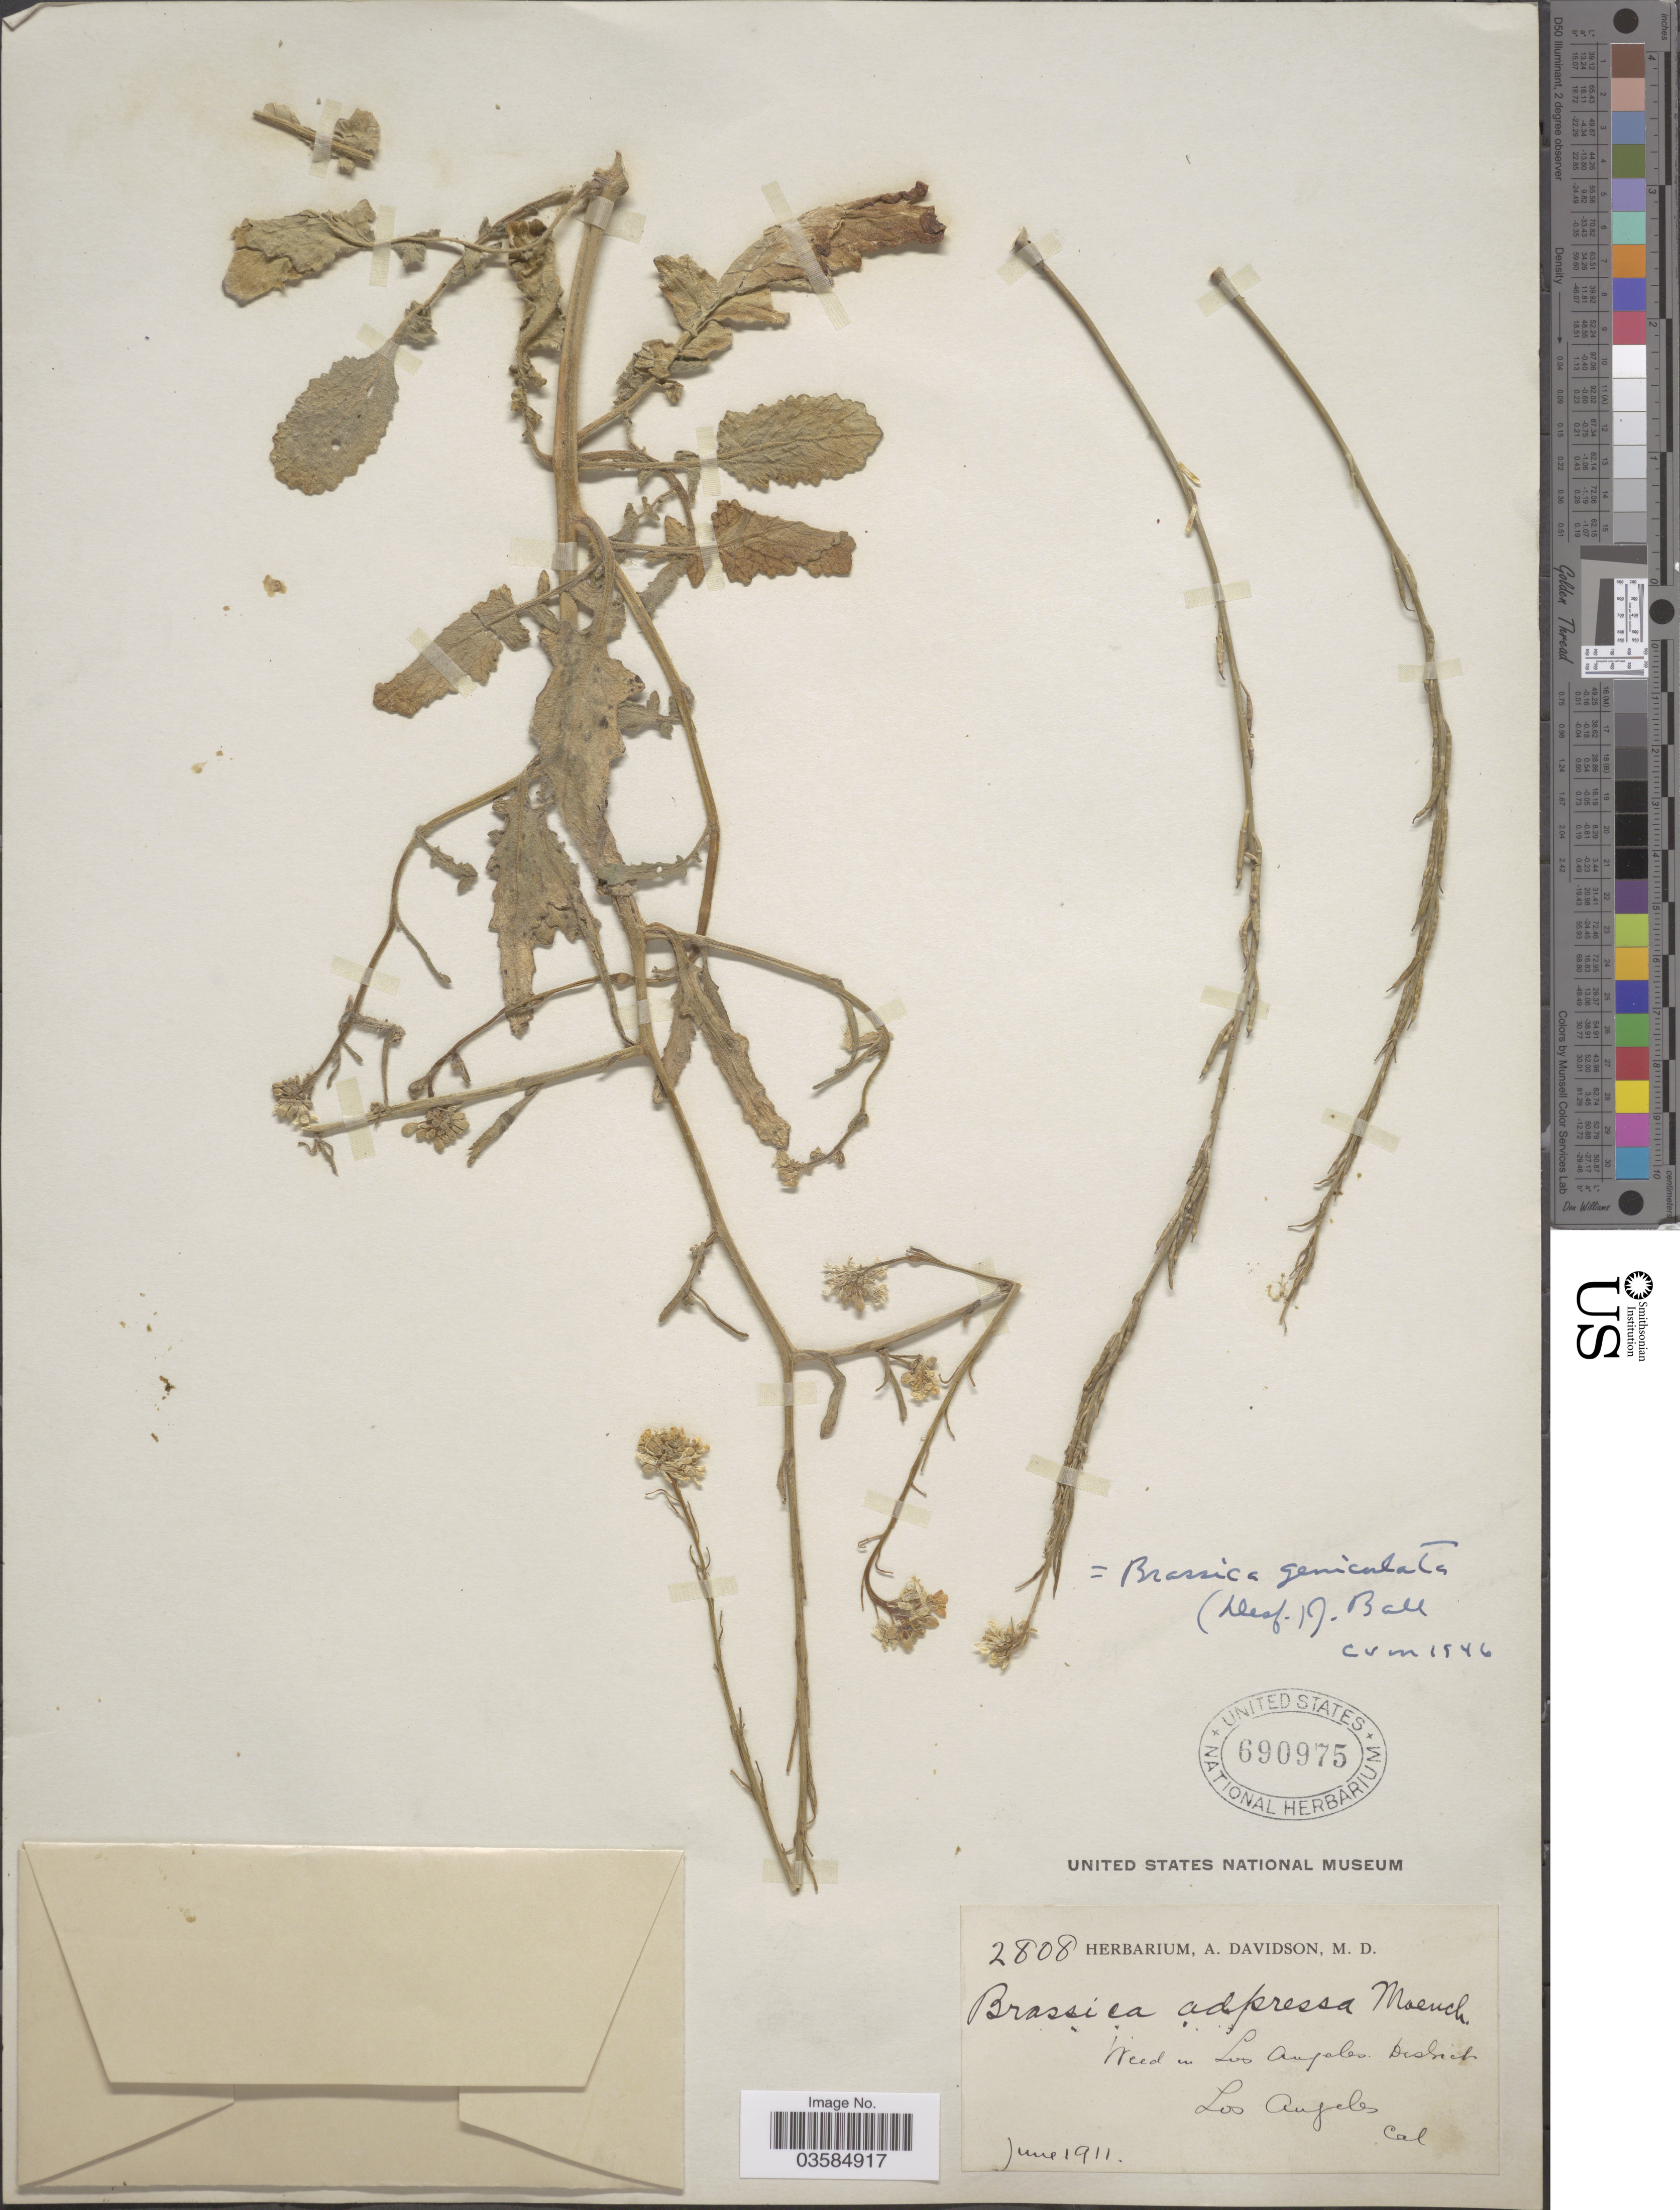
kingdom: Plantae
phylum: Tracheophyta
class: Magnoliopsida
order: Brassicales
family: Brassicaceae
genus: Brassica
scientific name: Brassica geniculata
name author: (Desf.) Benth.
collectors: A. Davidson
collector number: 2808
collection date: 1911-06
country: United States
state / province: California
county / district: Los Angeles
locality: Weed in Los Angeles District. Los Angeles.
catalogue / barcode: US 690975